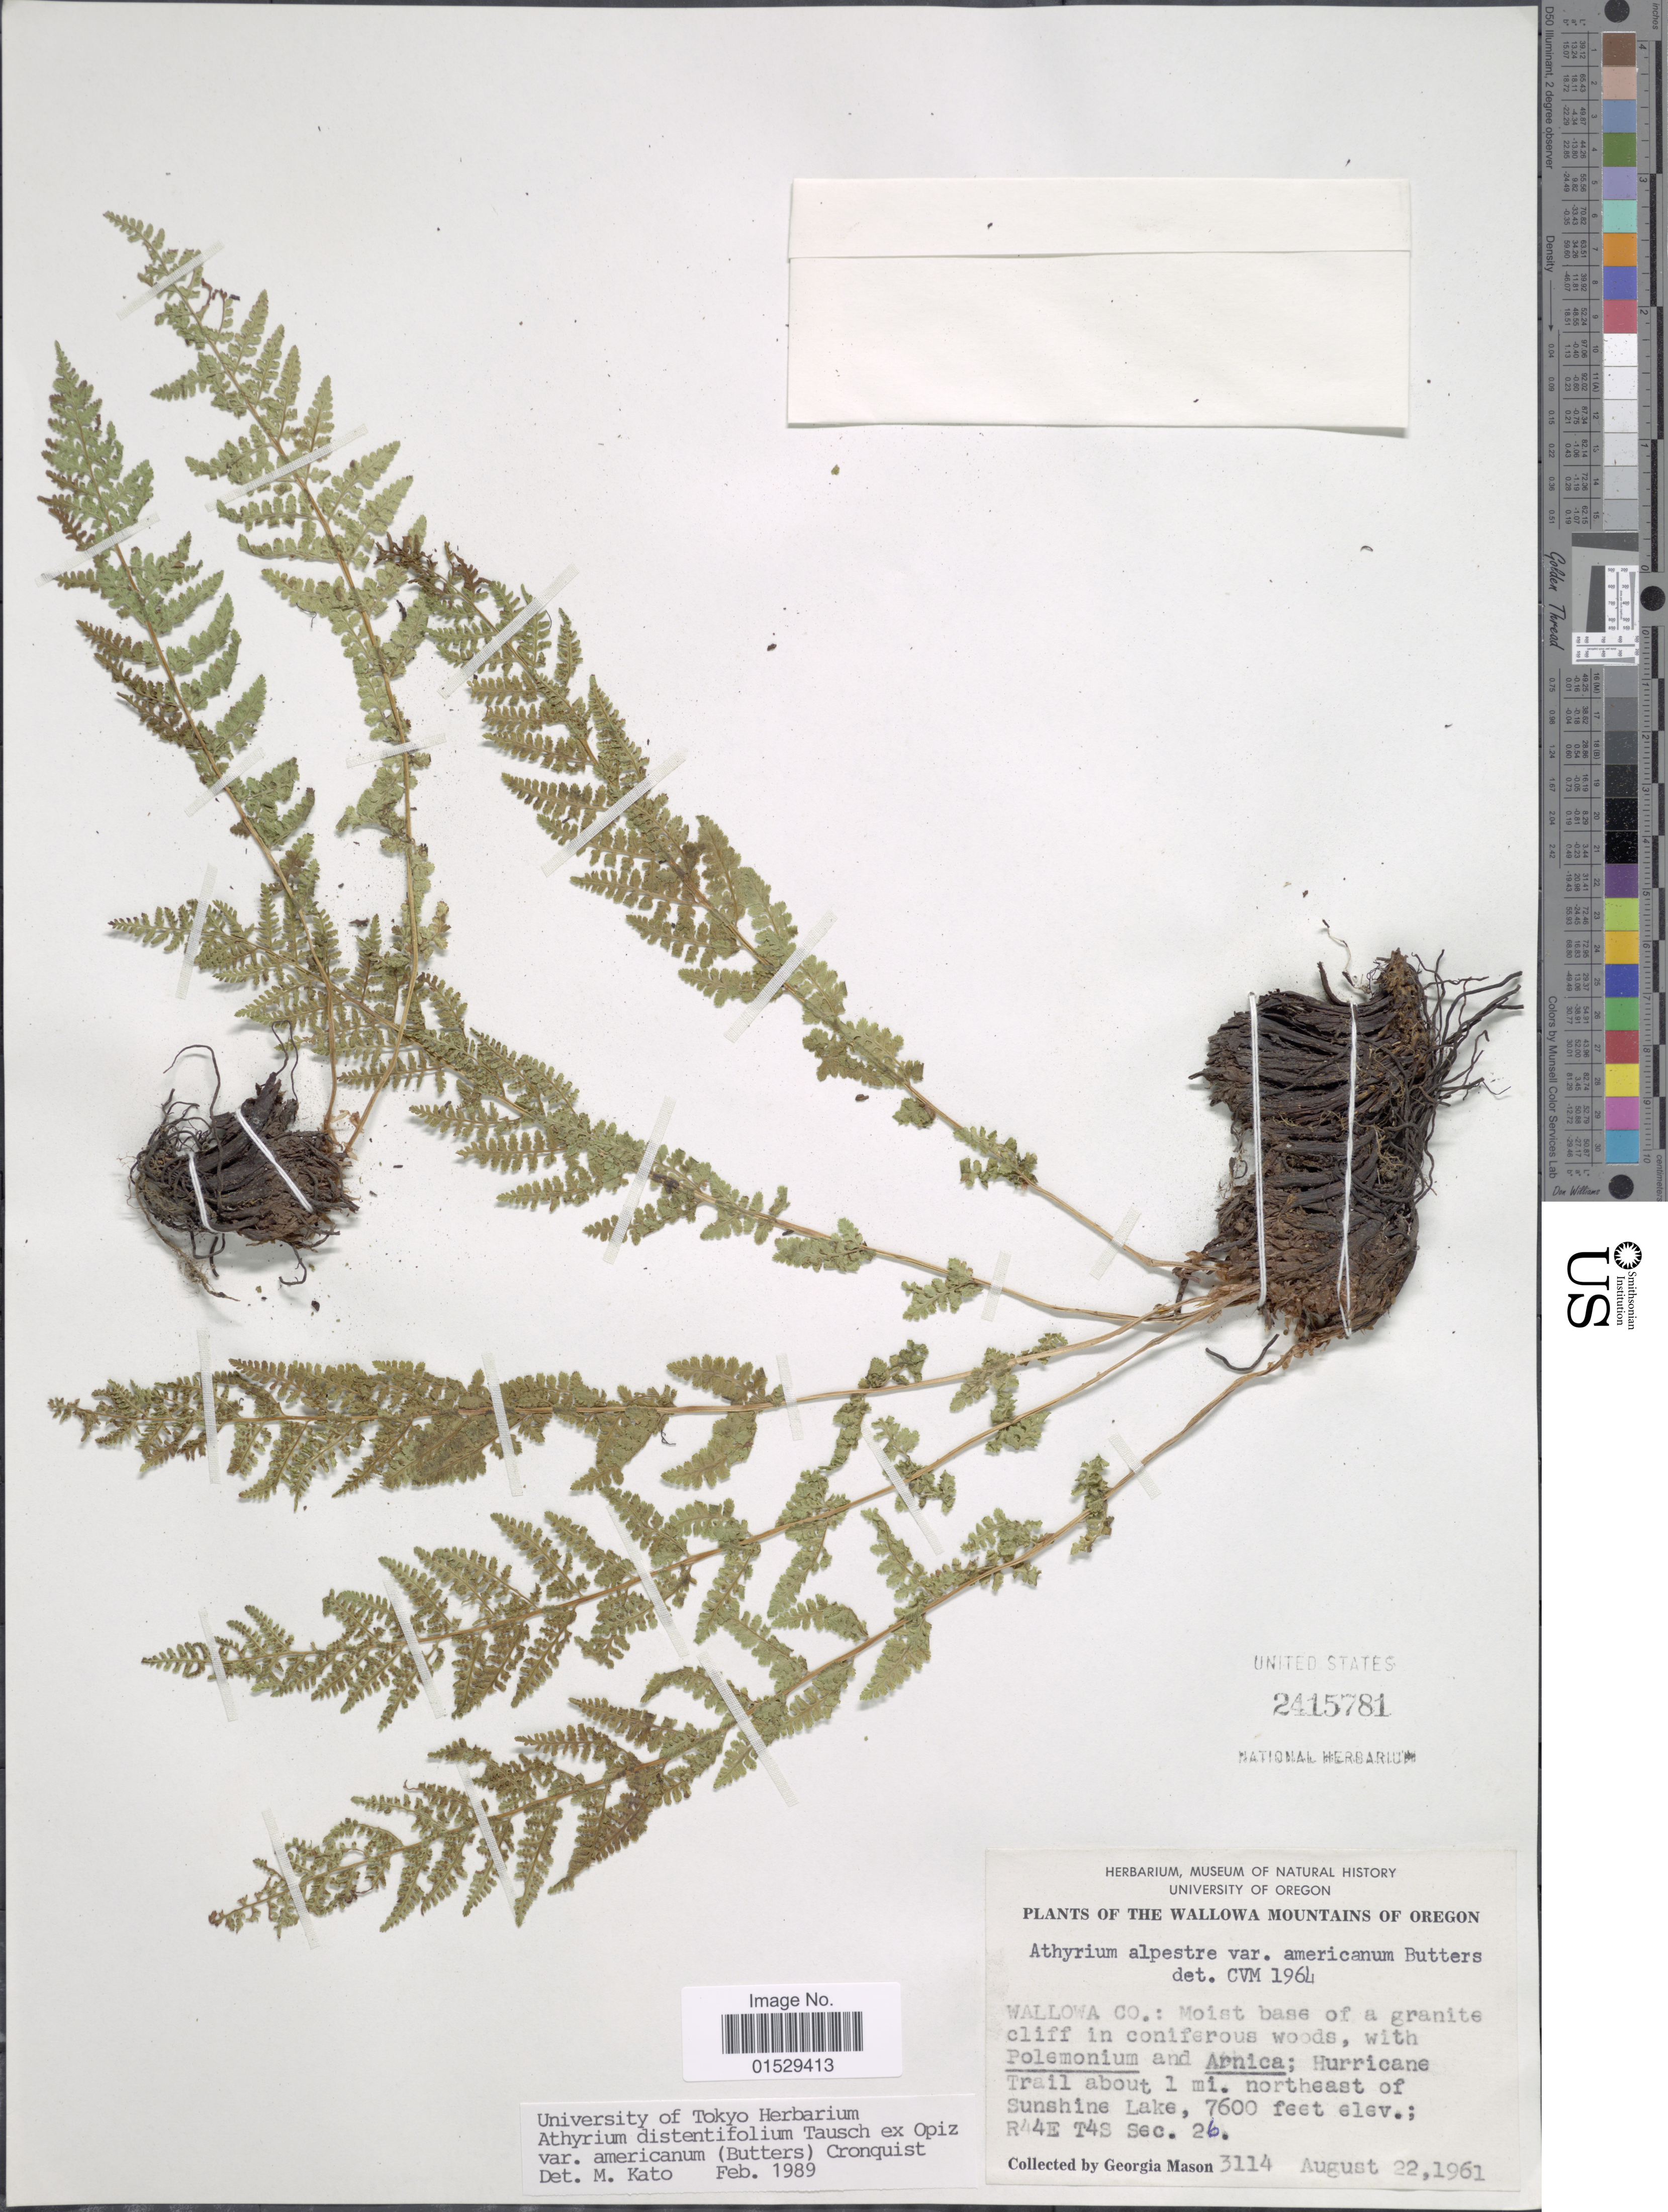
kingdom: Plantae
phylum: Tracheophyta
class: Polypodiopsida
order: Polypodiales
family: Athyriaceae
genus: Athyrium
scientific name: Athyrium distentifolilum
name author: Tausch ex Opiz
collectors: G. Mason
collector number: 3114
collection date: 1961-08-22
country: United States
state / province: Oregon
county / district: Wallowa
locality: Wallowa Mountains of Oregon, Wallowa Co.: Hurricane Trail about 1 mi. northeast of Sunshine Lake, R44E T4S sec. 26.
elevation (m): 2316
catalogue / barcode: US 2415781